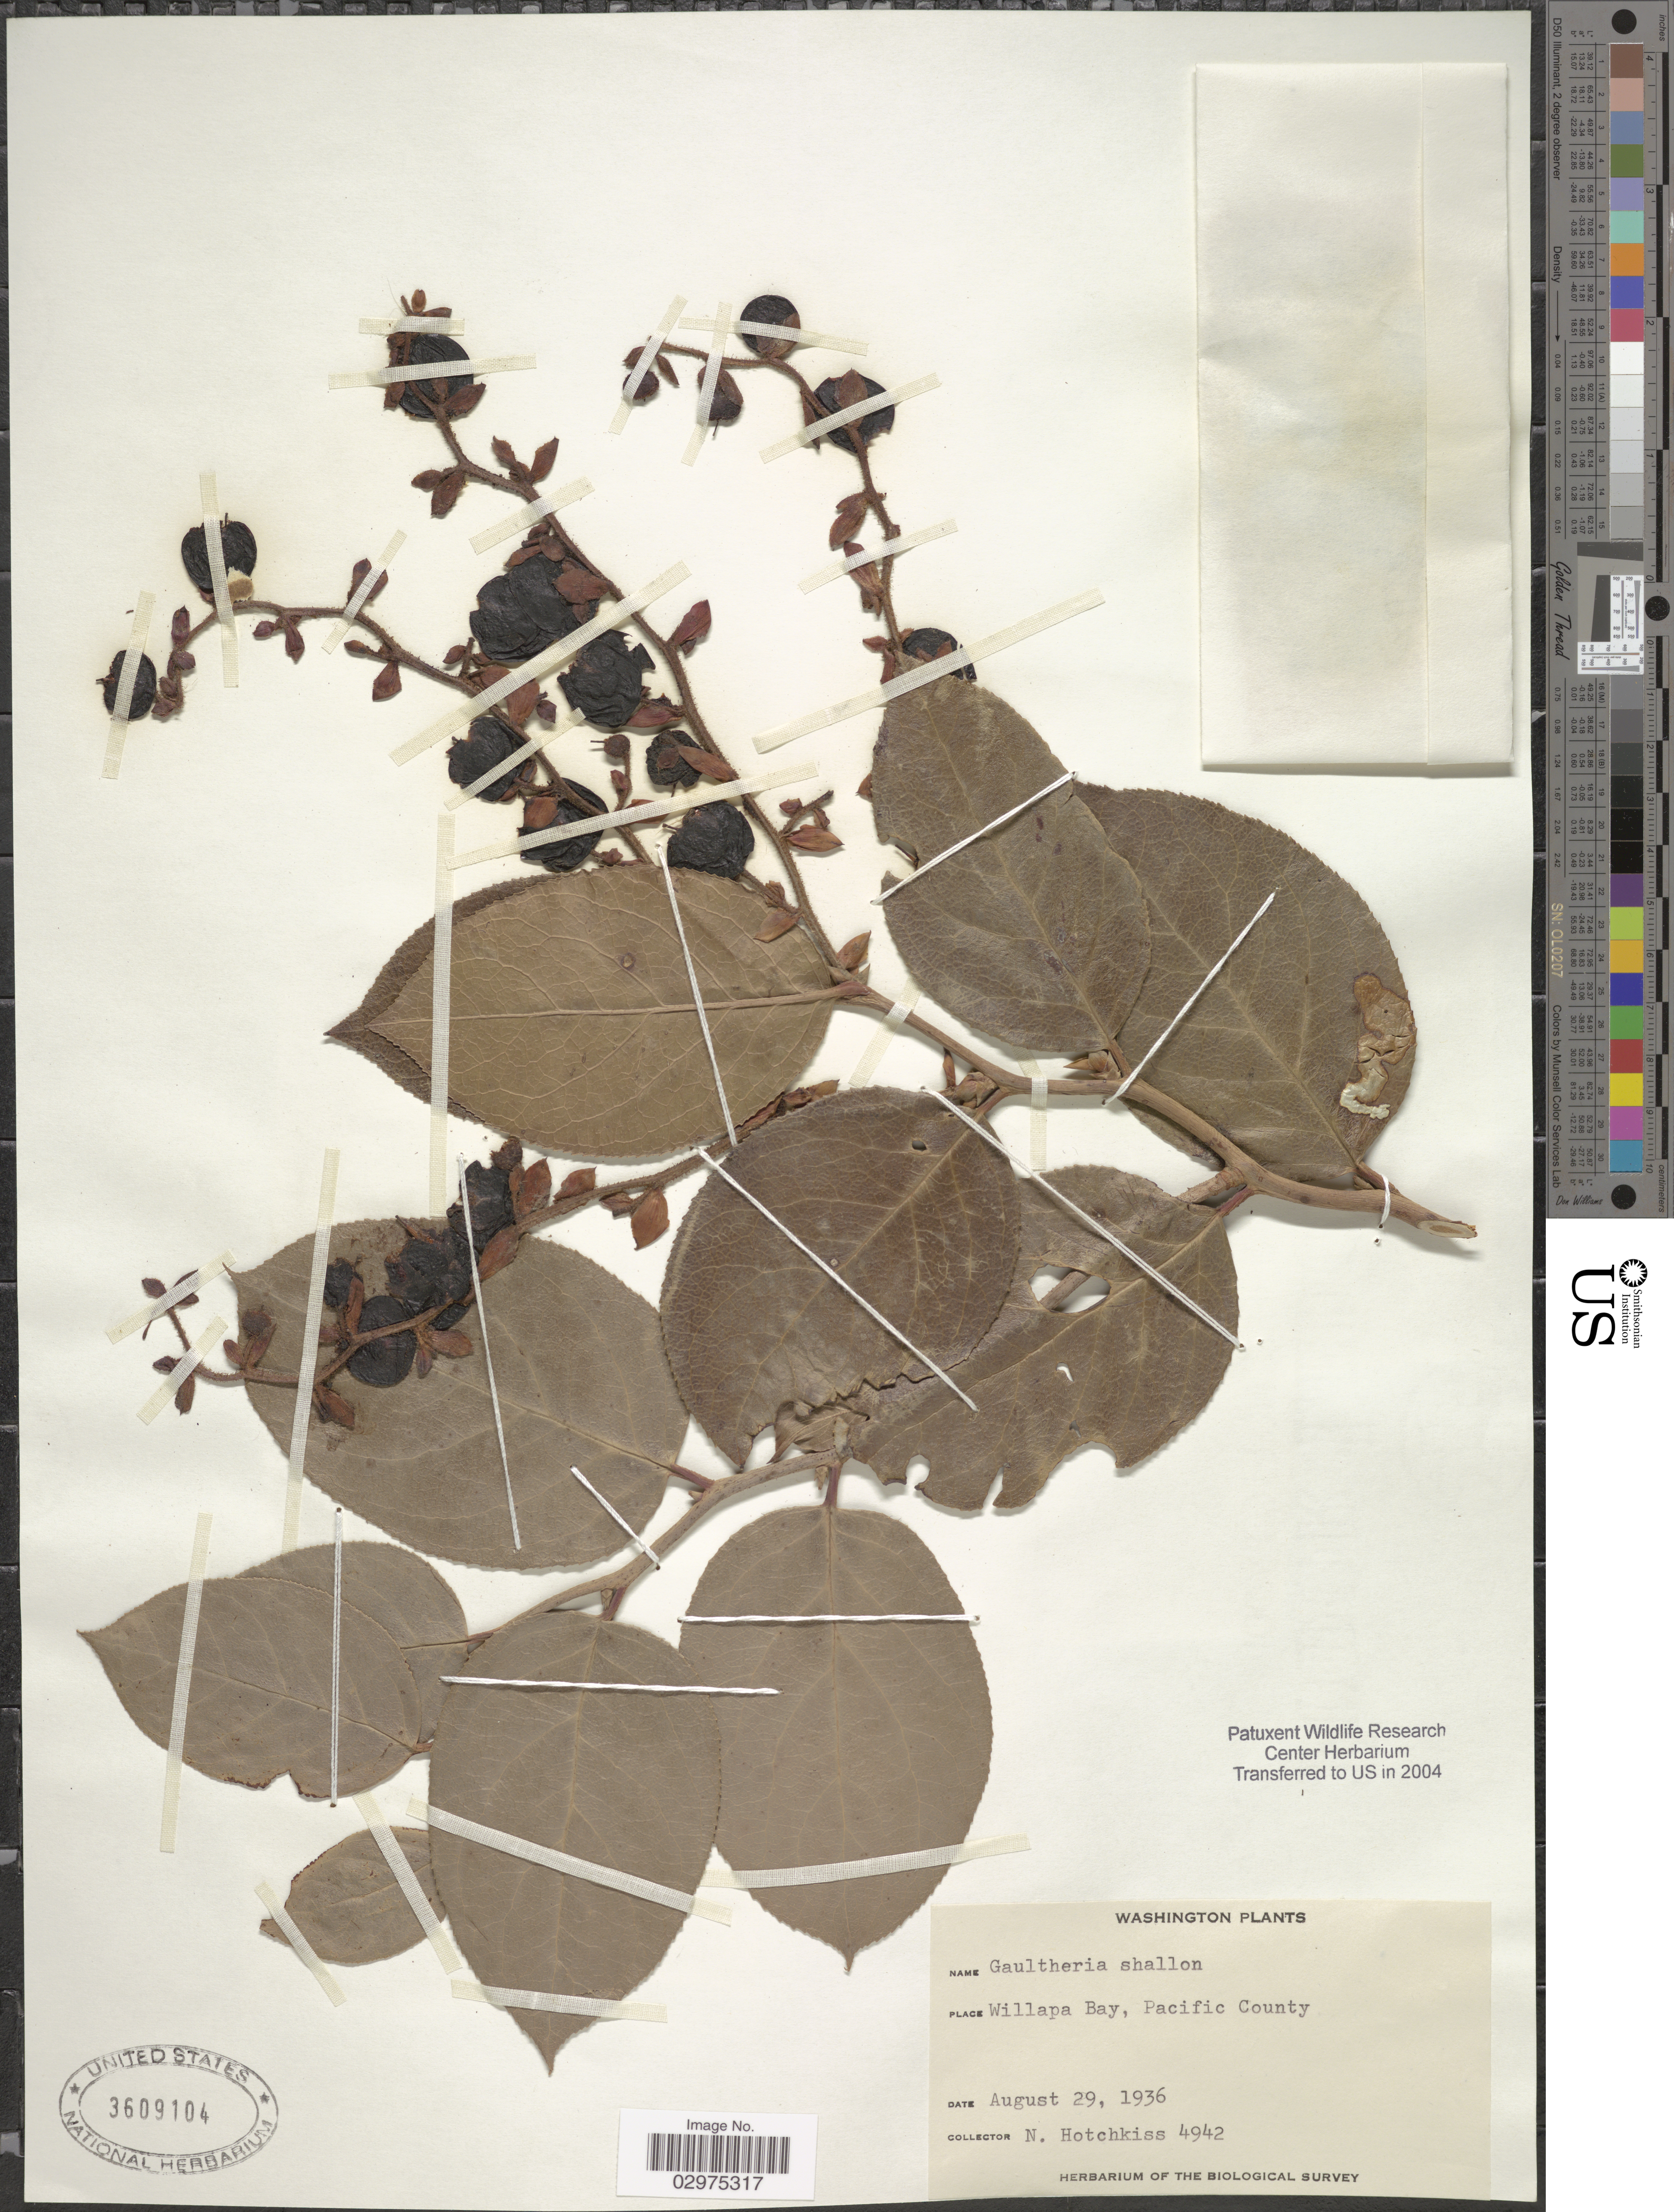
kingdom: Plantae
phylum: Tracheophyta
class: Magnoliopsida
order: Ericales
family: Ericaceae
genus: Gaultheria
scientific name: Gaultheria shallon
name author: Pursh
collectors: N. Hotchkiss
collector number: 4942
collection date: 1936-08-29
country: United States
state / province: Washington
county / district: Pacific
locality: Willapa Bay, Pacific County.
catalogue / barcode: US 3609104